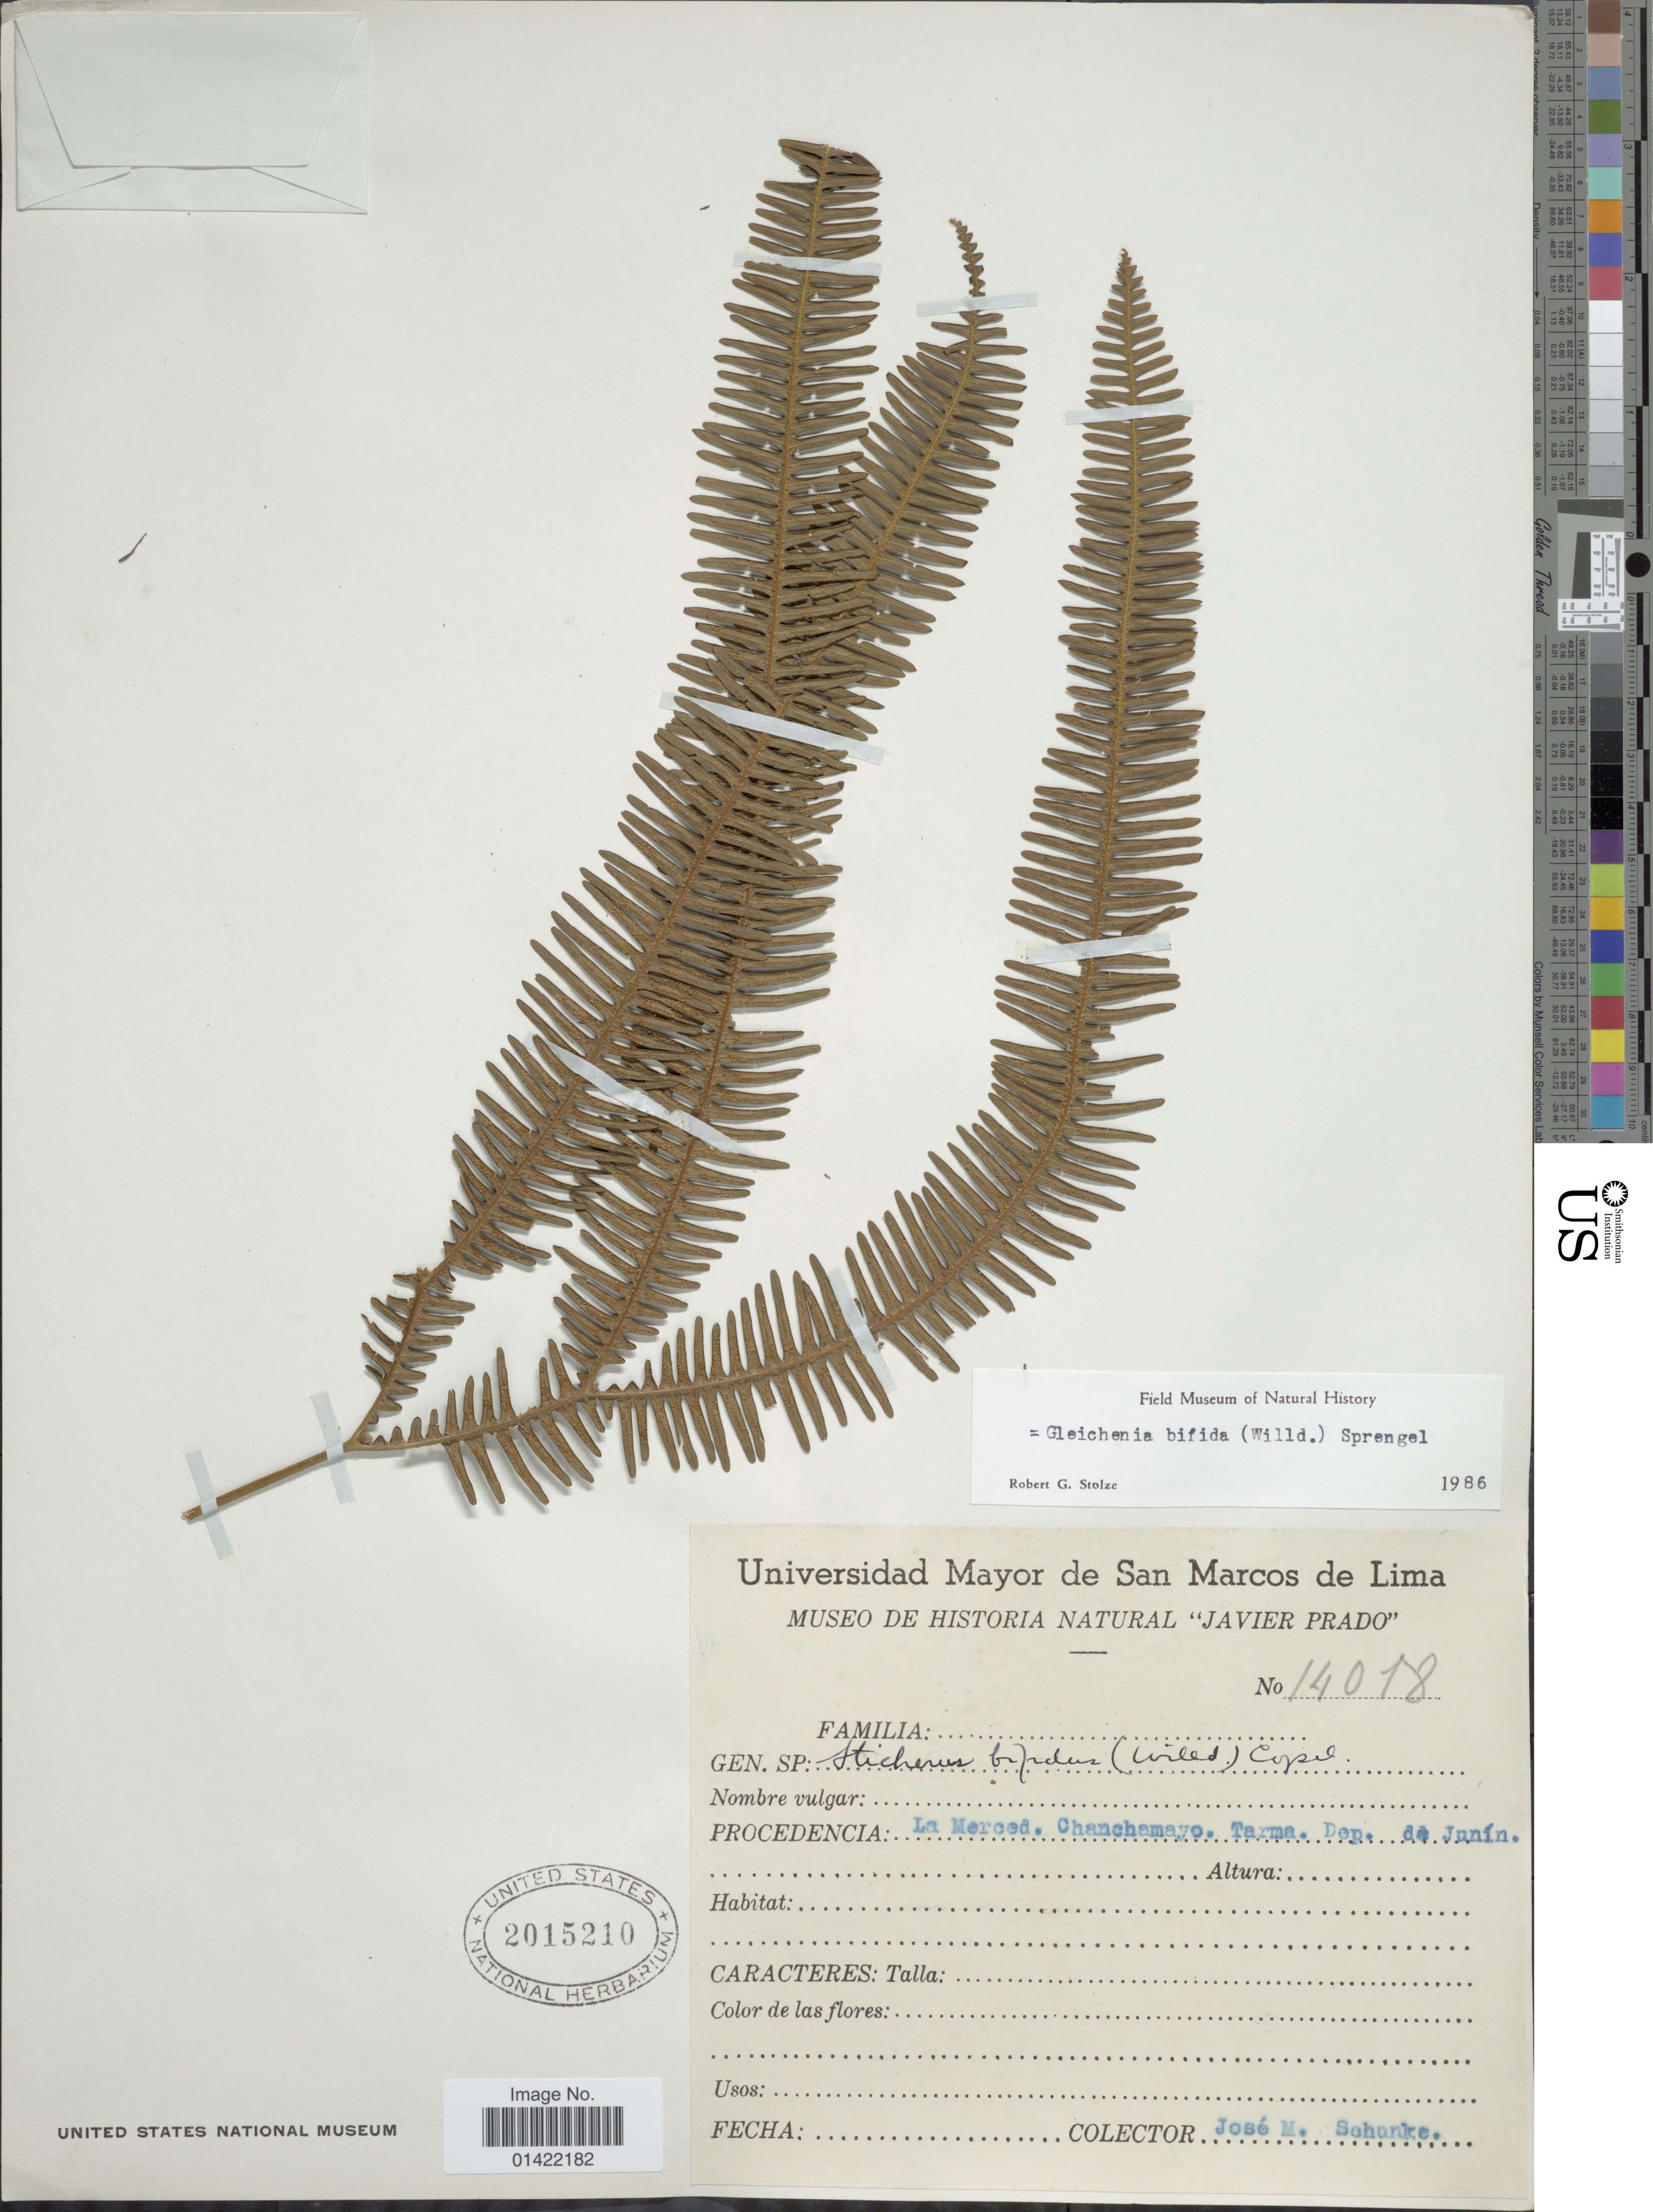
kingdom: Plantae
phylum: Tracheophyta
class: Polypodiopsida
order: Gleicheniales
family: Gleicheniaceae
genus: Sticherus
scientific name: Sticherus bifidus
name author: (Willd.) Ching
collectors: J. M. Schunke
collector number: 14018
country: Peru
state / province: Junín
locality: La Merced. Chanchamayo, Tarma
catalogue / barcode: US 2015210